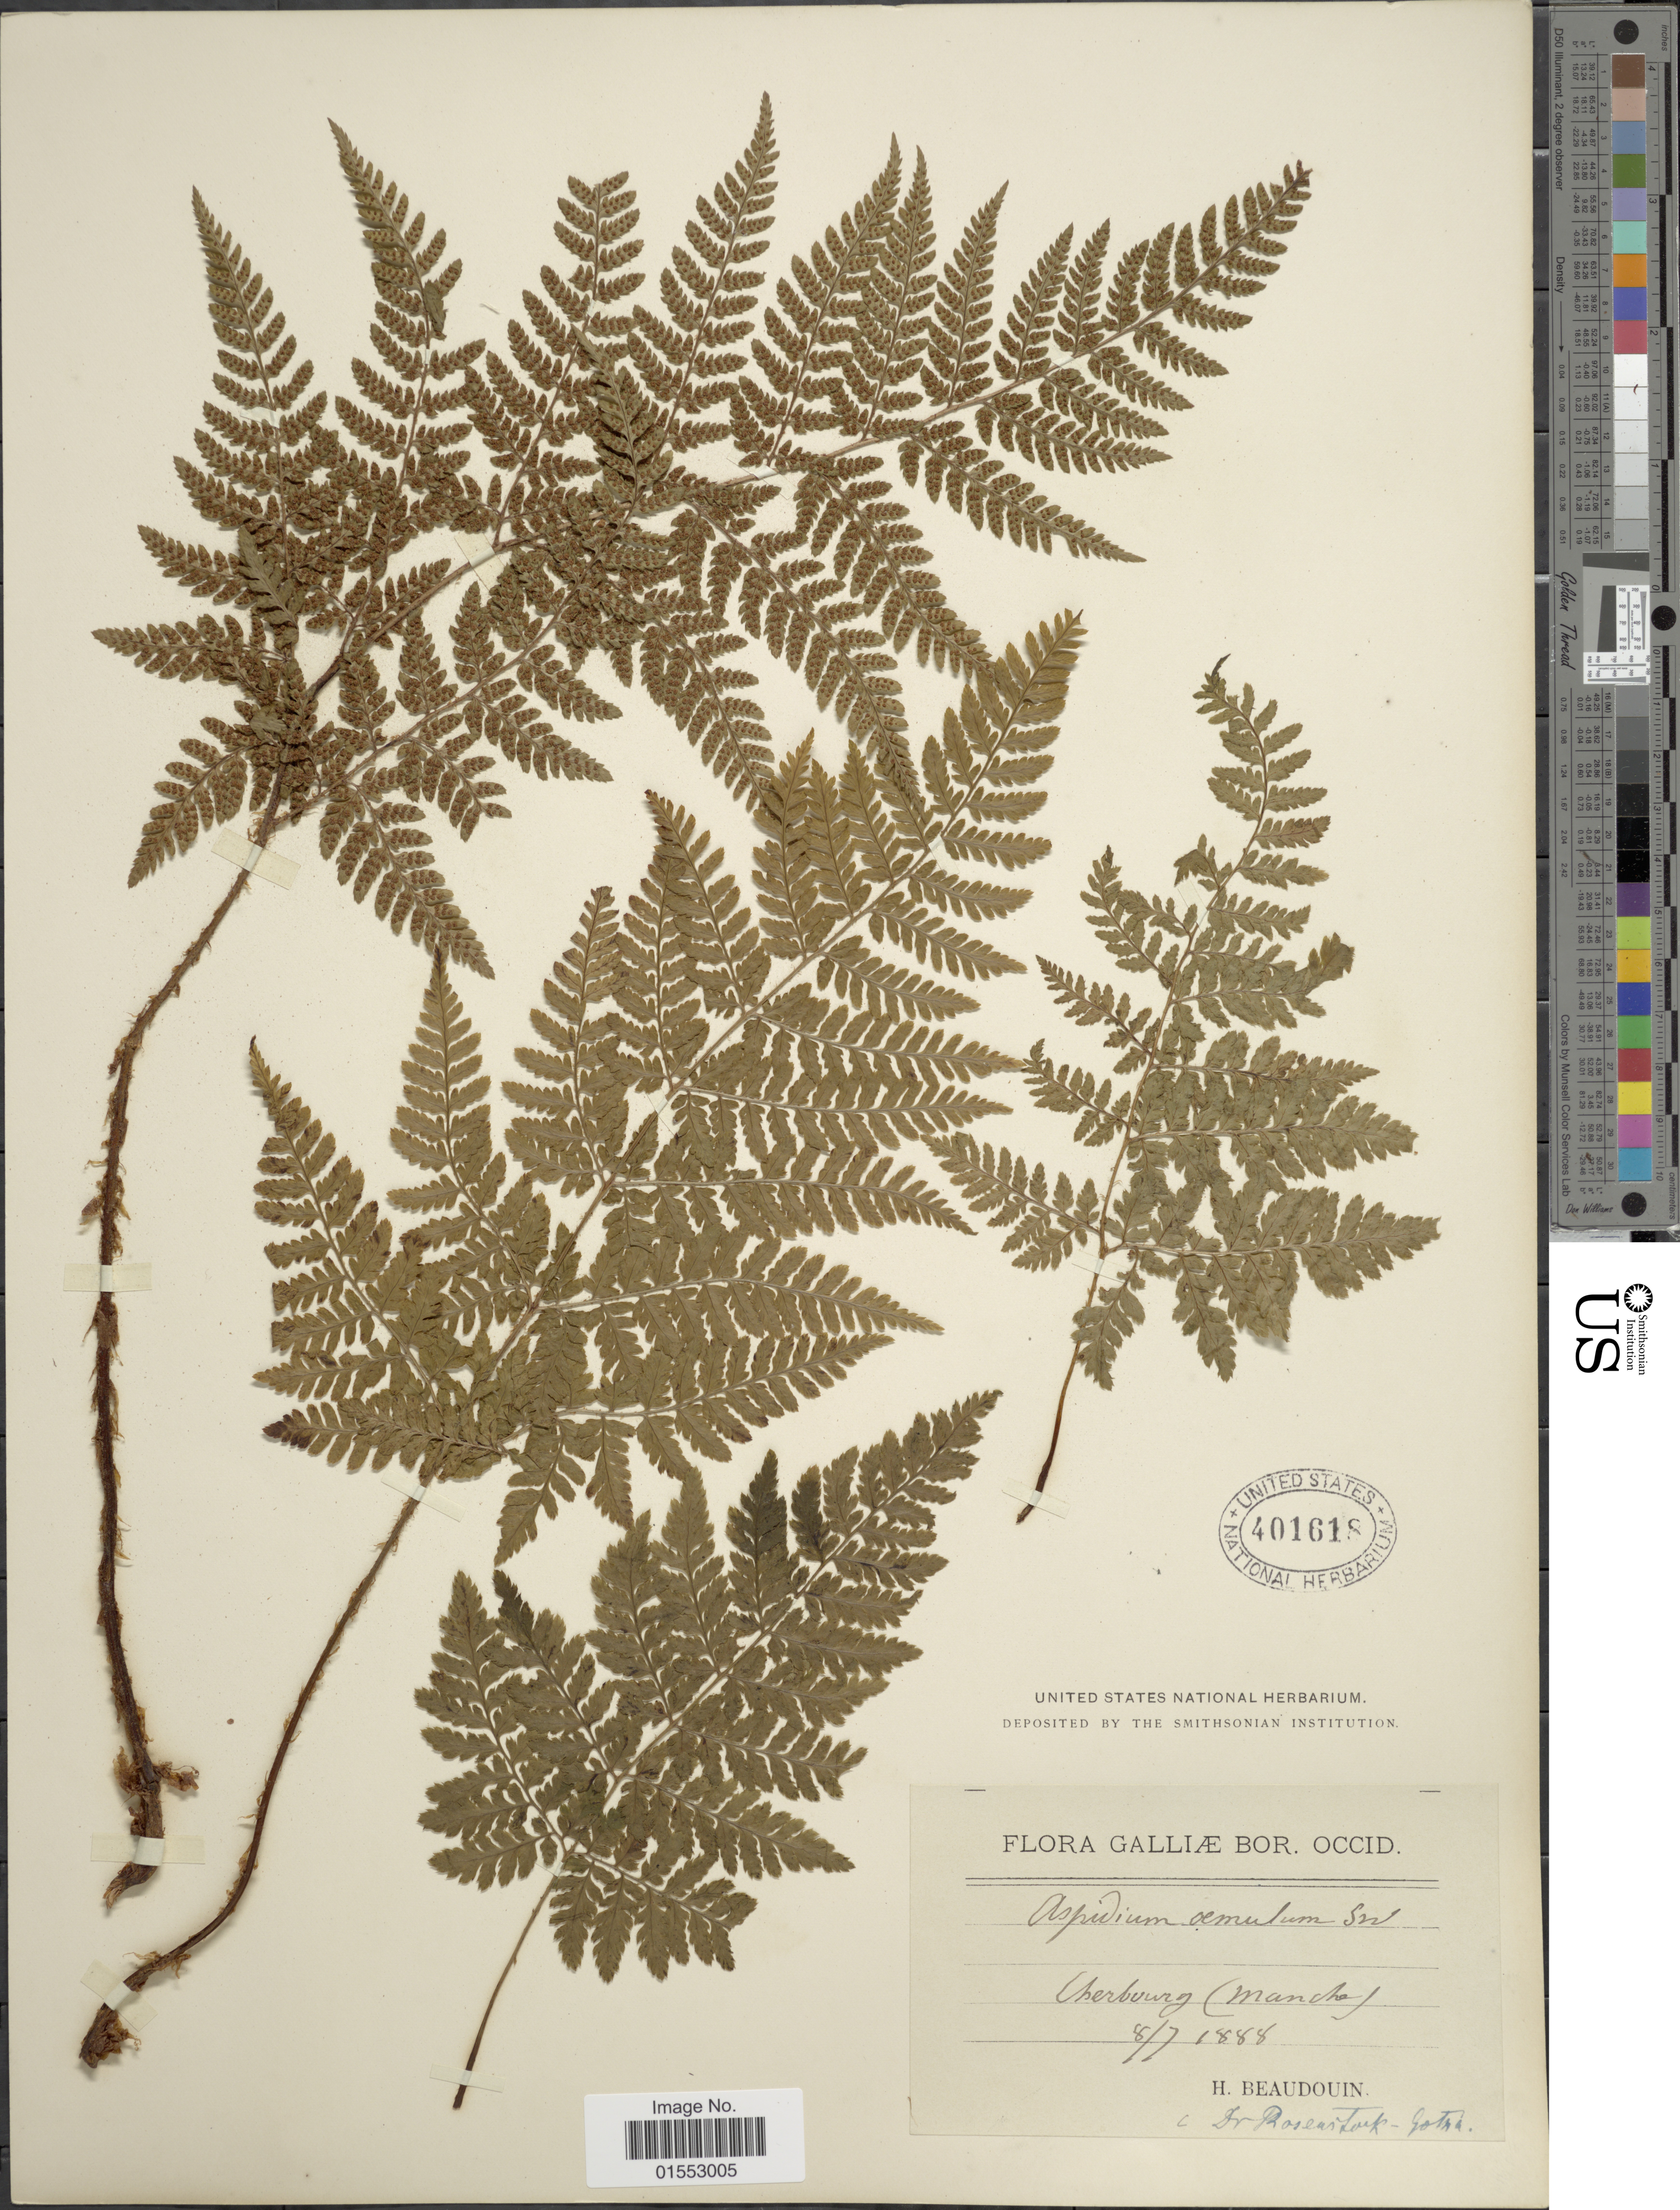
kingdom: Plantae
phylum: Tracheophyta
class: Polypodiopsida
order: Polypodiales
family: Dryopteridaceae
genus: Dryopteris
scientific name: Dryopteris aemula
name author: Kuntze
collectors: Beaudouin, H.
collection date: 1888-07-08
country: France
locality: Cherbourg, Mando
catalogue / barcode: US 401618